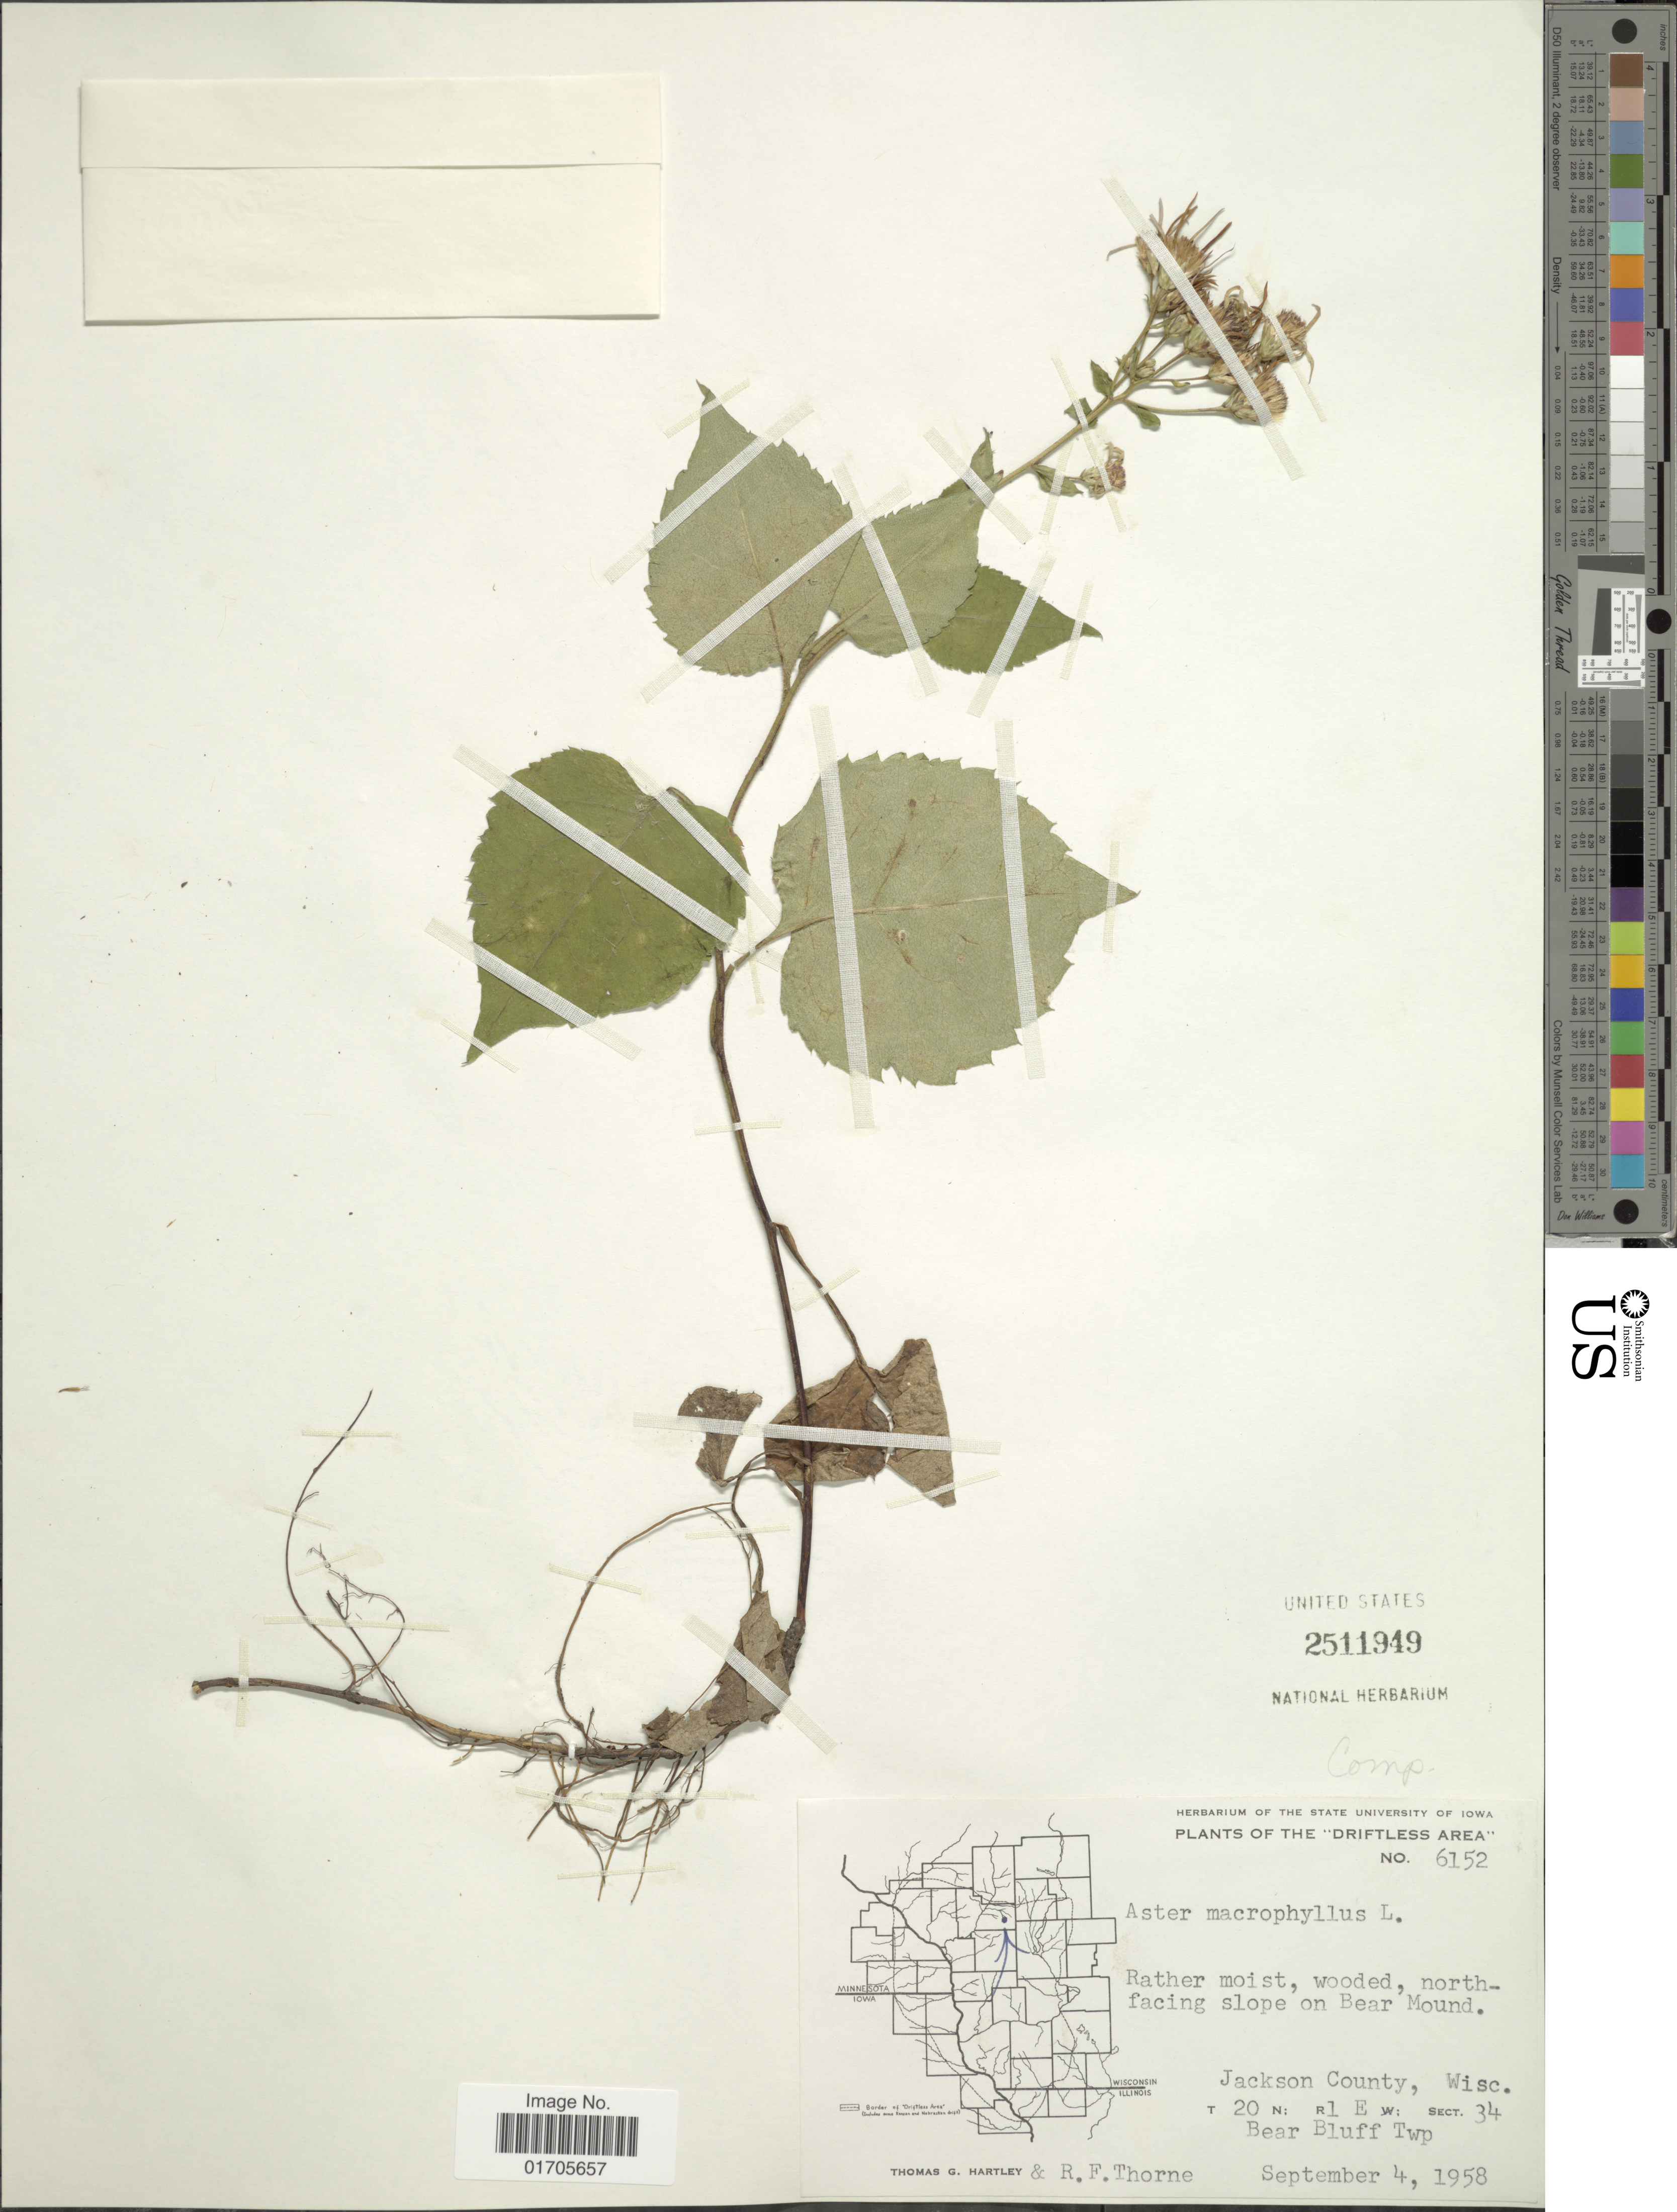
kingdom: Plantae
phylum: Tracheophyta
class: Magnoliopsida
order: Asterales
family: Asteraceae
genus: Eurybia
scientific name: Eurybia macrophylla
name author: (L.) Cass.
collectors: T. G. Hartley & R. F. Thorne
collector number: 6152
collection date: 1958-09-04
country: United States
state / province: Wisconsin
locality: Driftless Area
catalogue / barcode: US 2511949